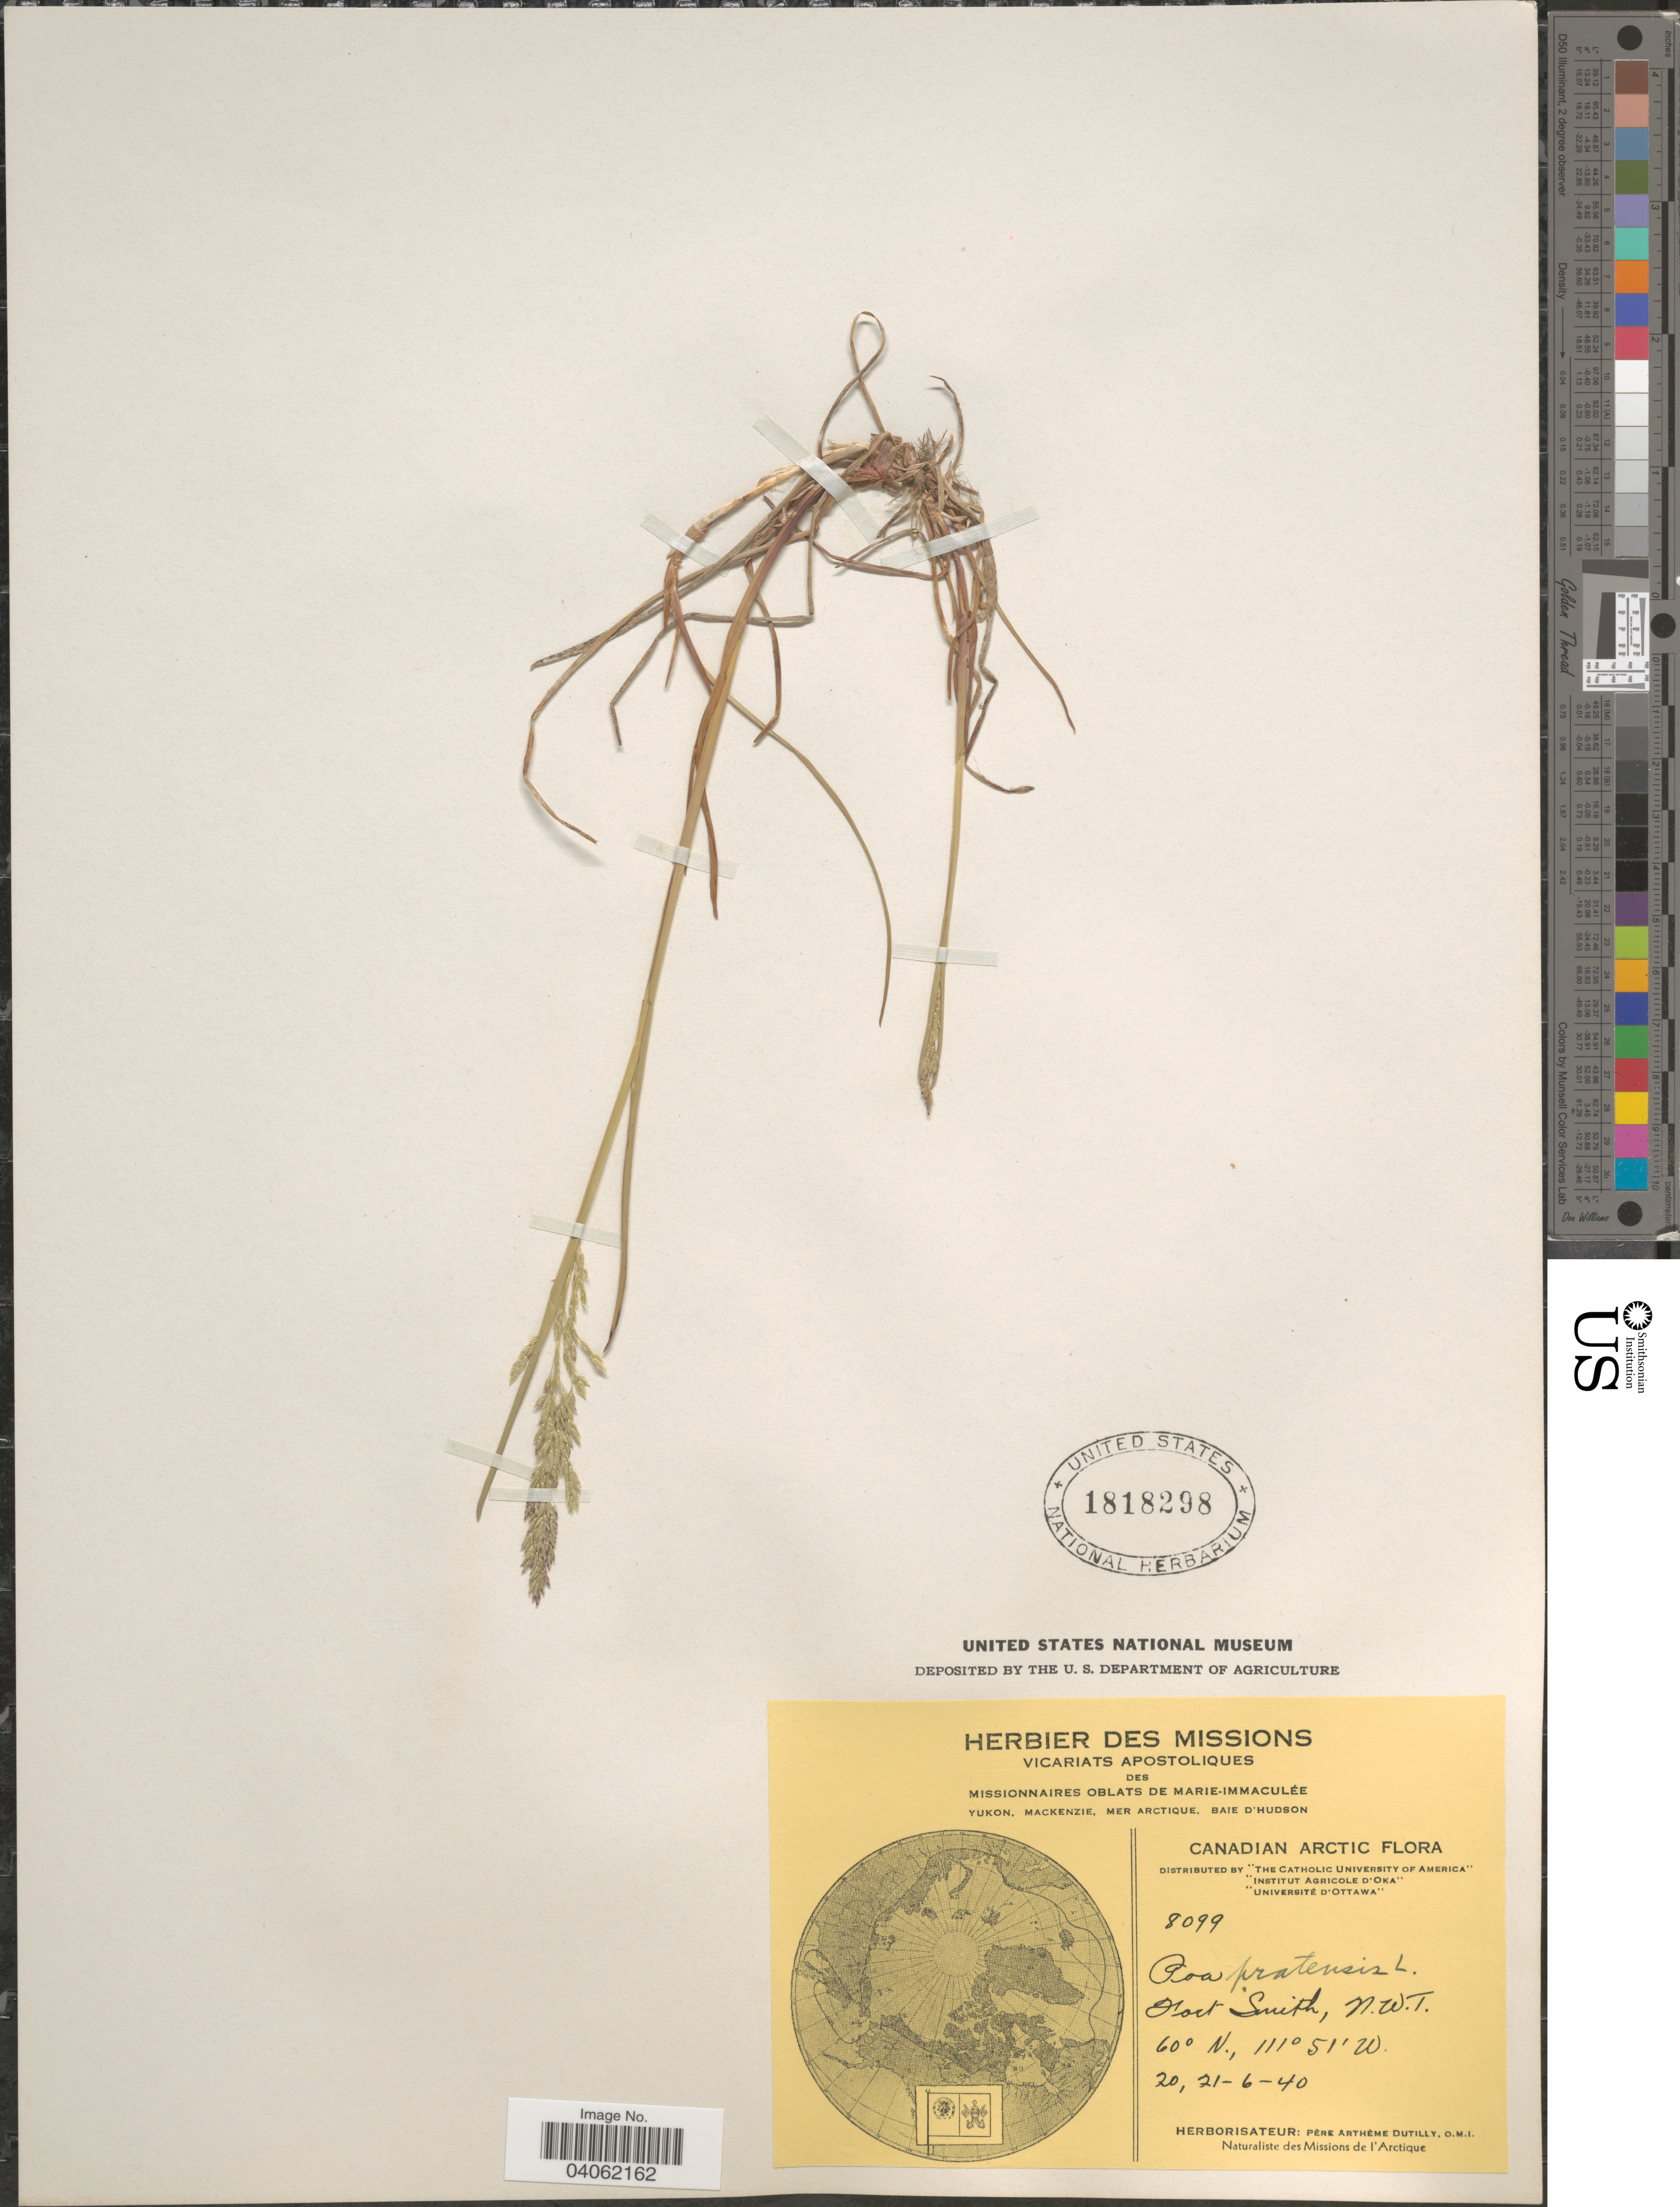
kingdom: Plantae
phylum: Tracheophyta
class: Liliopsida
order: Poales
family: Poaceae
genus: Poa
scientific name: Poa pratensis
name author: L.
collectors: P. Dutilly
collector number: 8099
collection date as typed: Transcribed d/m/y: 20/6/40 to 21/6/40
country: Canada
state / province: Northwest Territories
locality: Canadian Arctic. Fort Smith.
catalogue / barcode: US 1818298